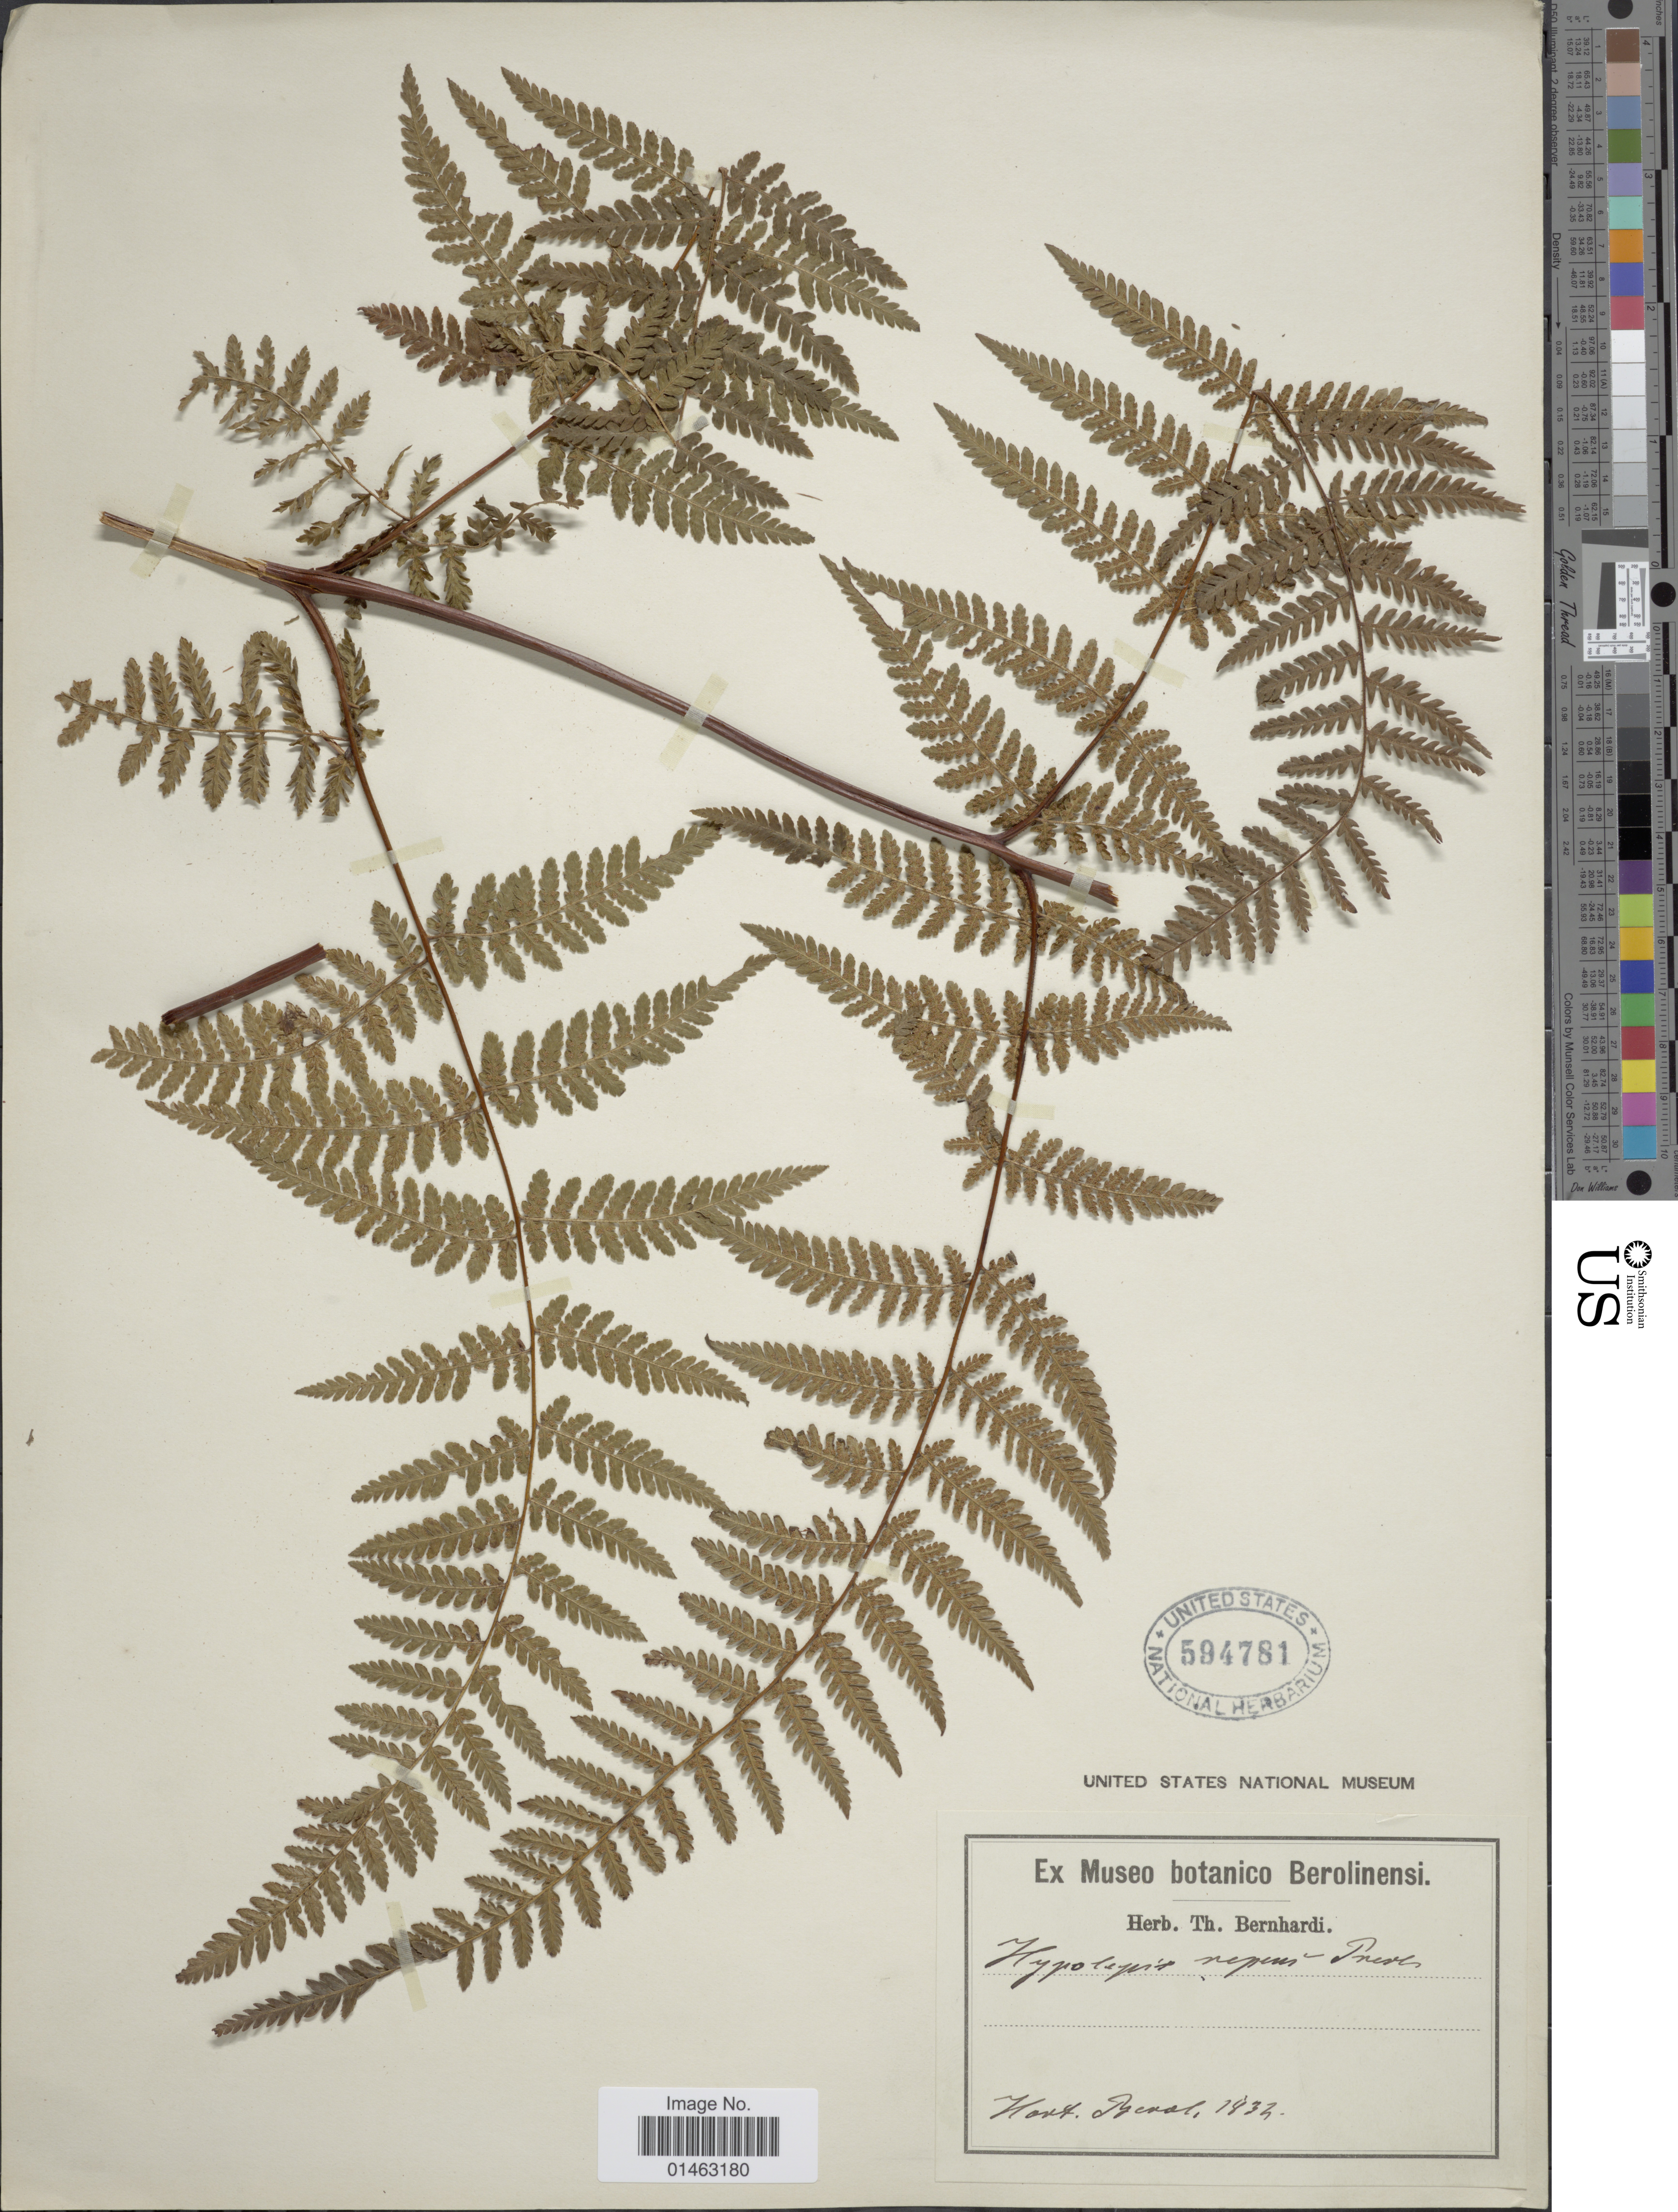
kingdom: Plantae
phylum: Tracheophyta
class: Polypodiopsida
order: Polypodiales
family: Dennstaedtiaceae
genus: Hypolepis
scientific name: Hypolepis sp.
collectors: ex Mus. Bot. Berolinensi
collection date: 1932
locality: Hort. Berol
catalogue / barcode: US 594781